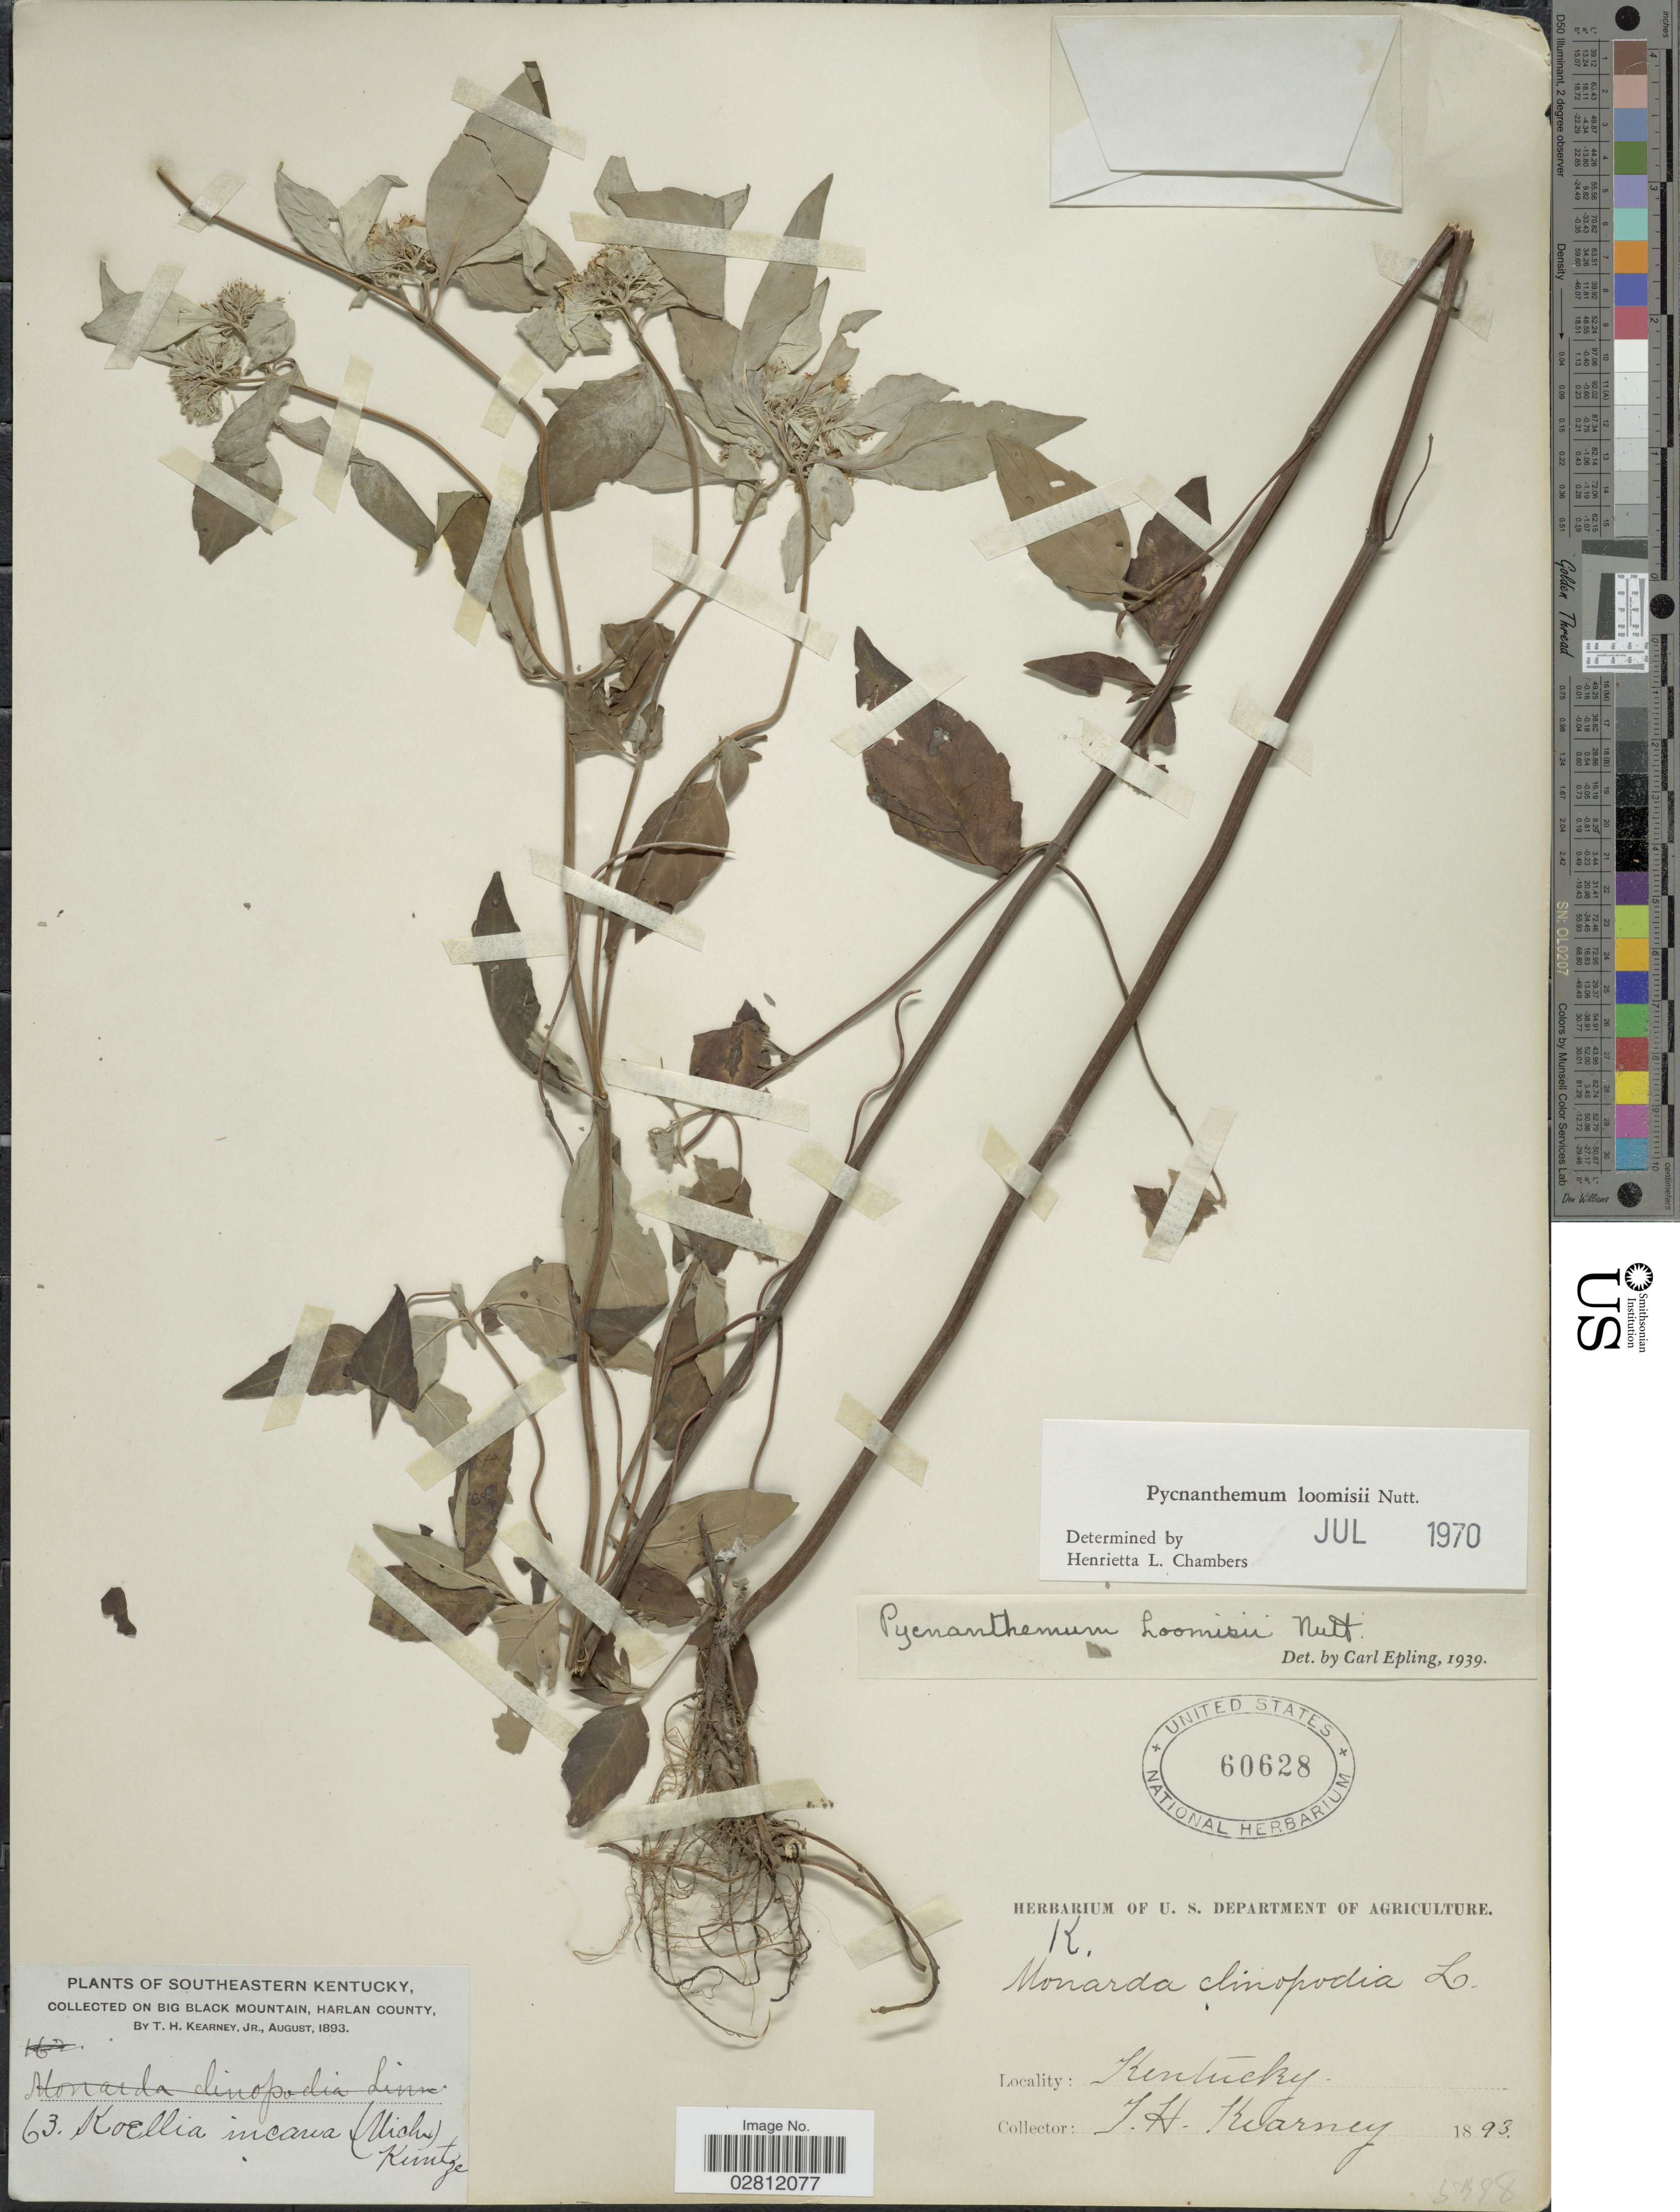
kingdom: Plantae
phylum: Tracheophyta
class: Magnoliopsida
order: Lamiales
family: Lamiaceae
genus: Pycnanthemum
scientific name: Pycnanthemum loomisii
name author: Nutt.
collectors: T. H. Kearney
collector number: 63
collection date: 1893-08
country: United States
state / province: Kentucky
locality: Southeastern Kentucky, Big Black Mountain, Harlan County.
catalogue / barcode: US 60628